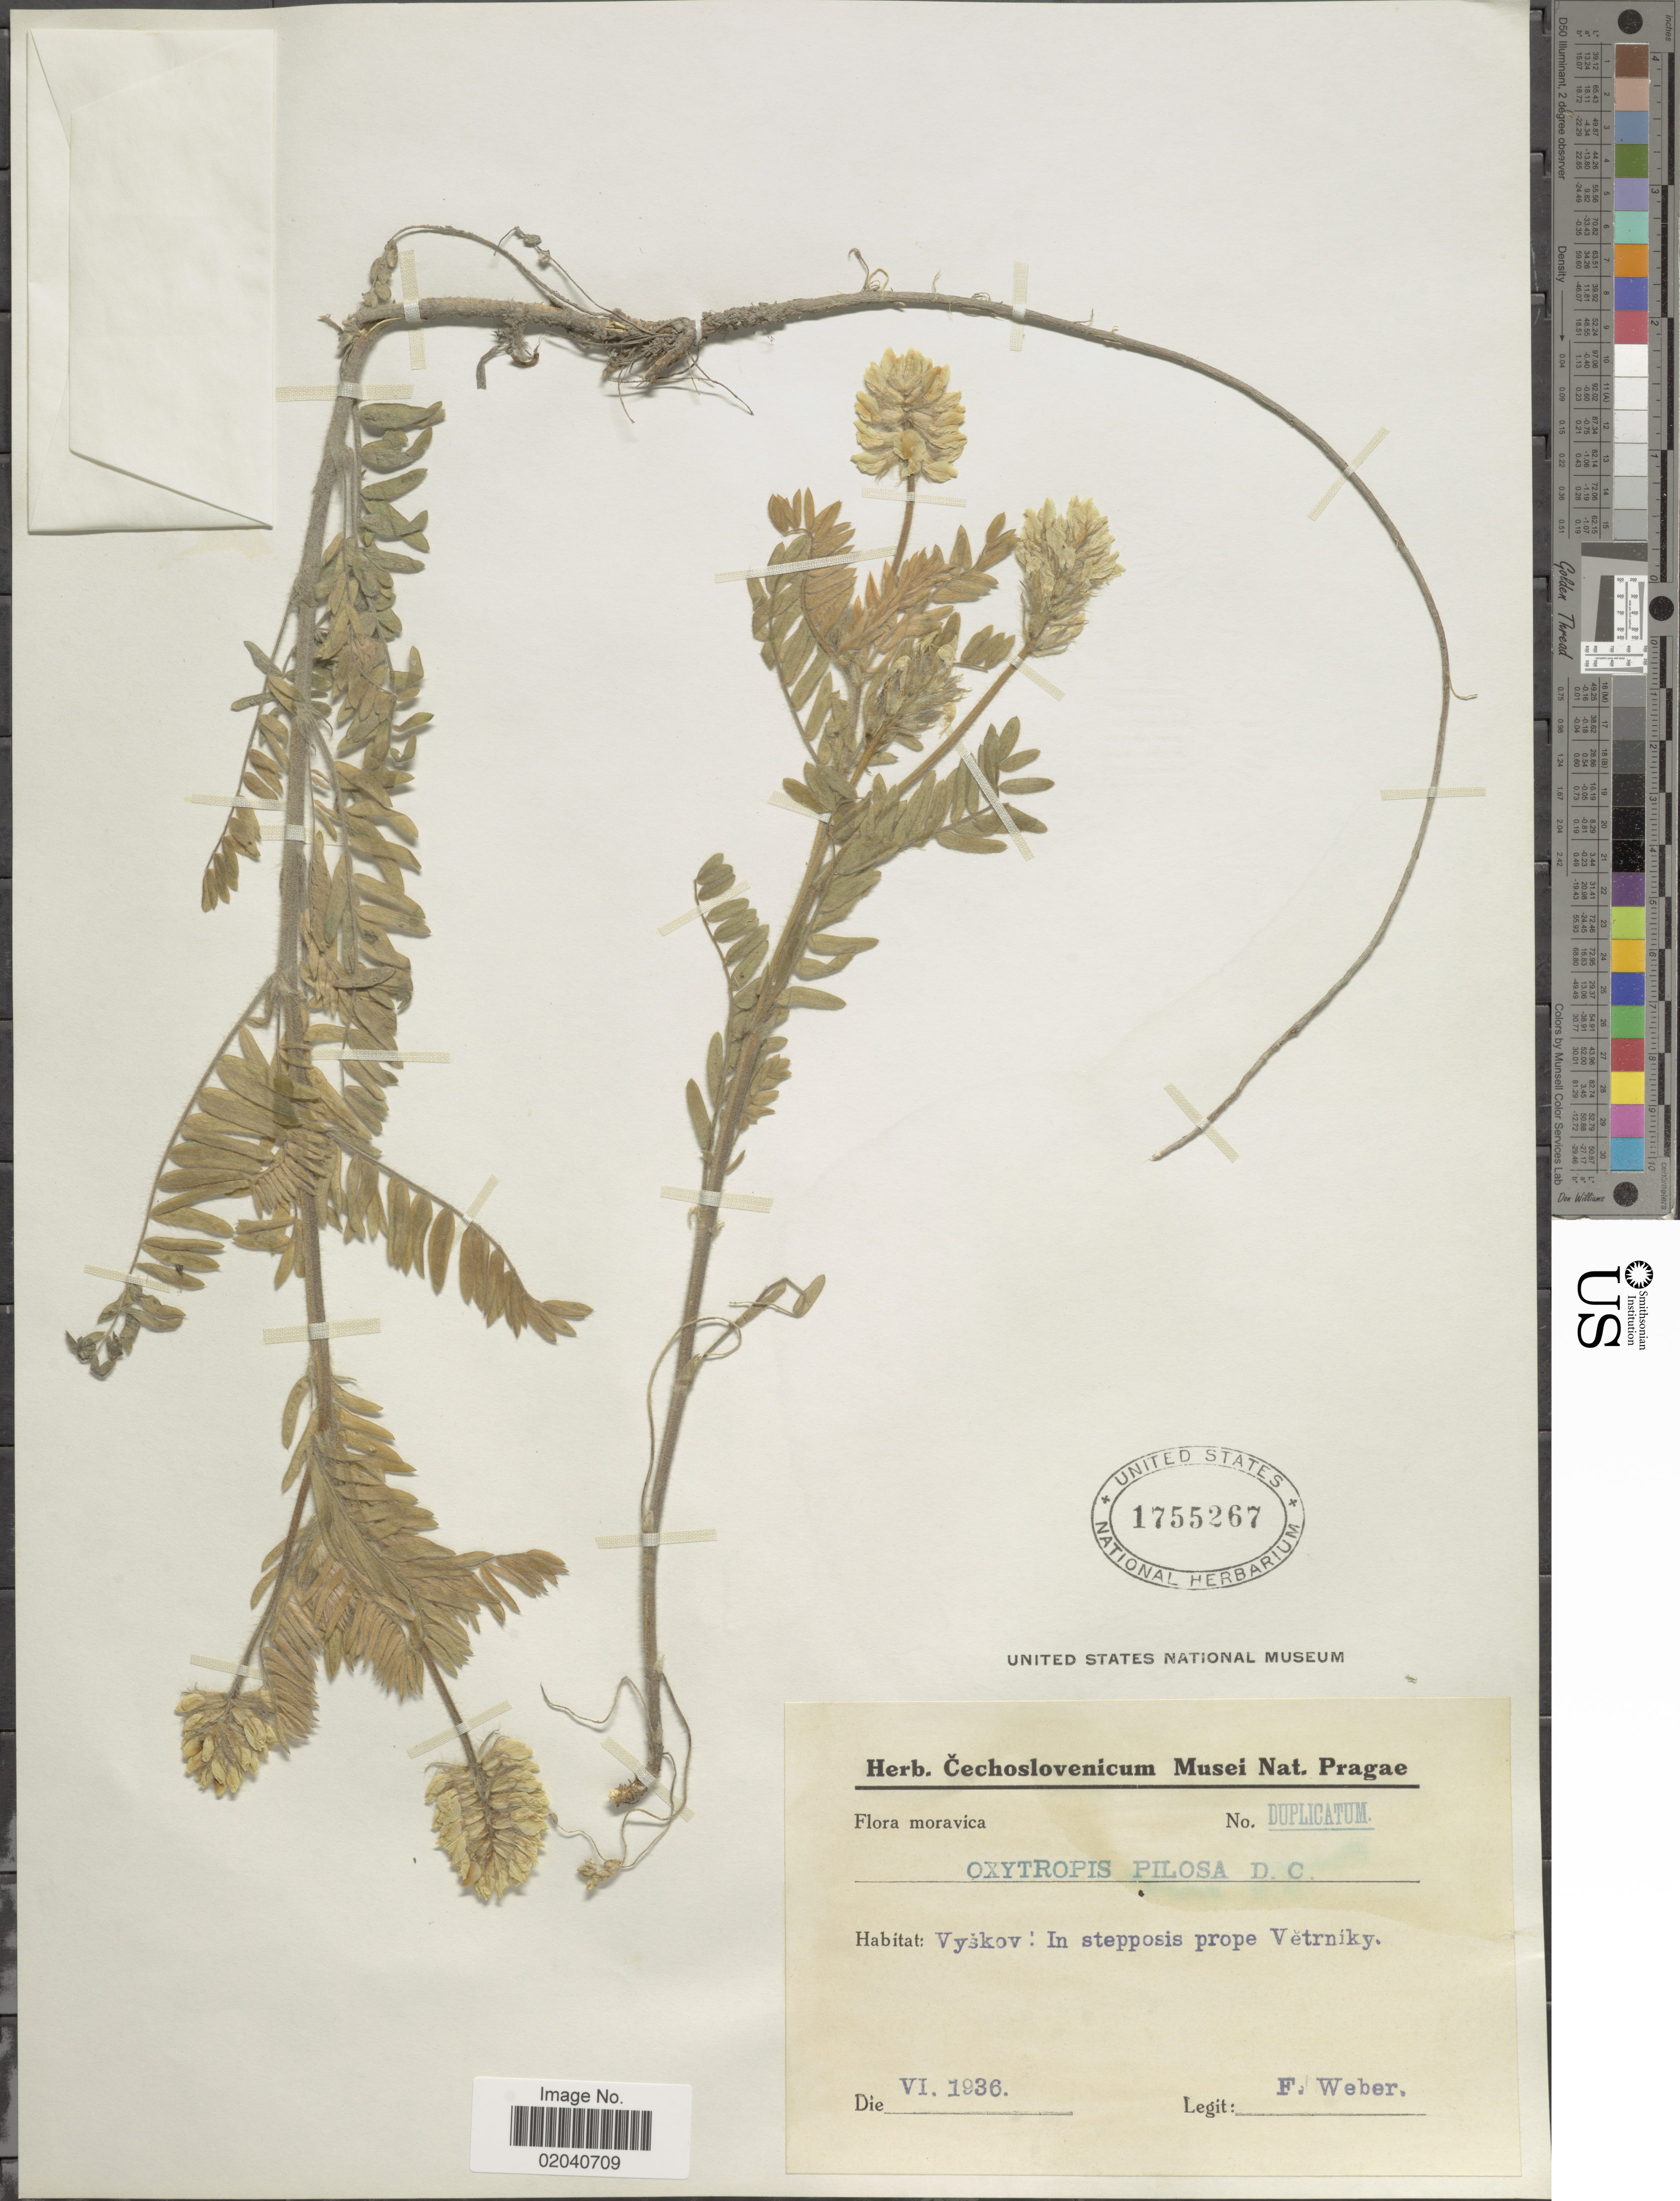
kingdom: Plantae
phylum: Tracheophyta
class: Magnoliopsida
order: Fabales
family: Fabaceae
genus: Oxytropis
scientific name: Oxytropis pilosa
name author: (L.) DC.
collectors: F. Weber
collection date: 1936-06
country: Czechia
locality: Moravica, Vuskov: In stepposis prope Vetrniky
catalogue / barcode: US 1755267